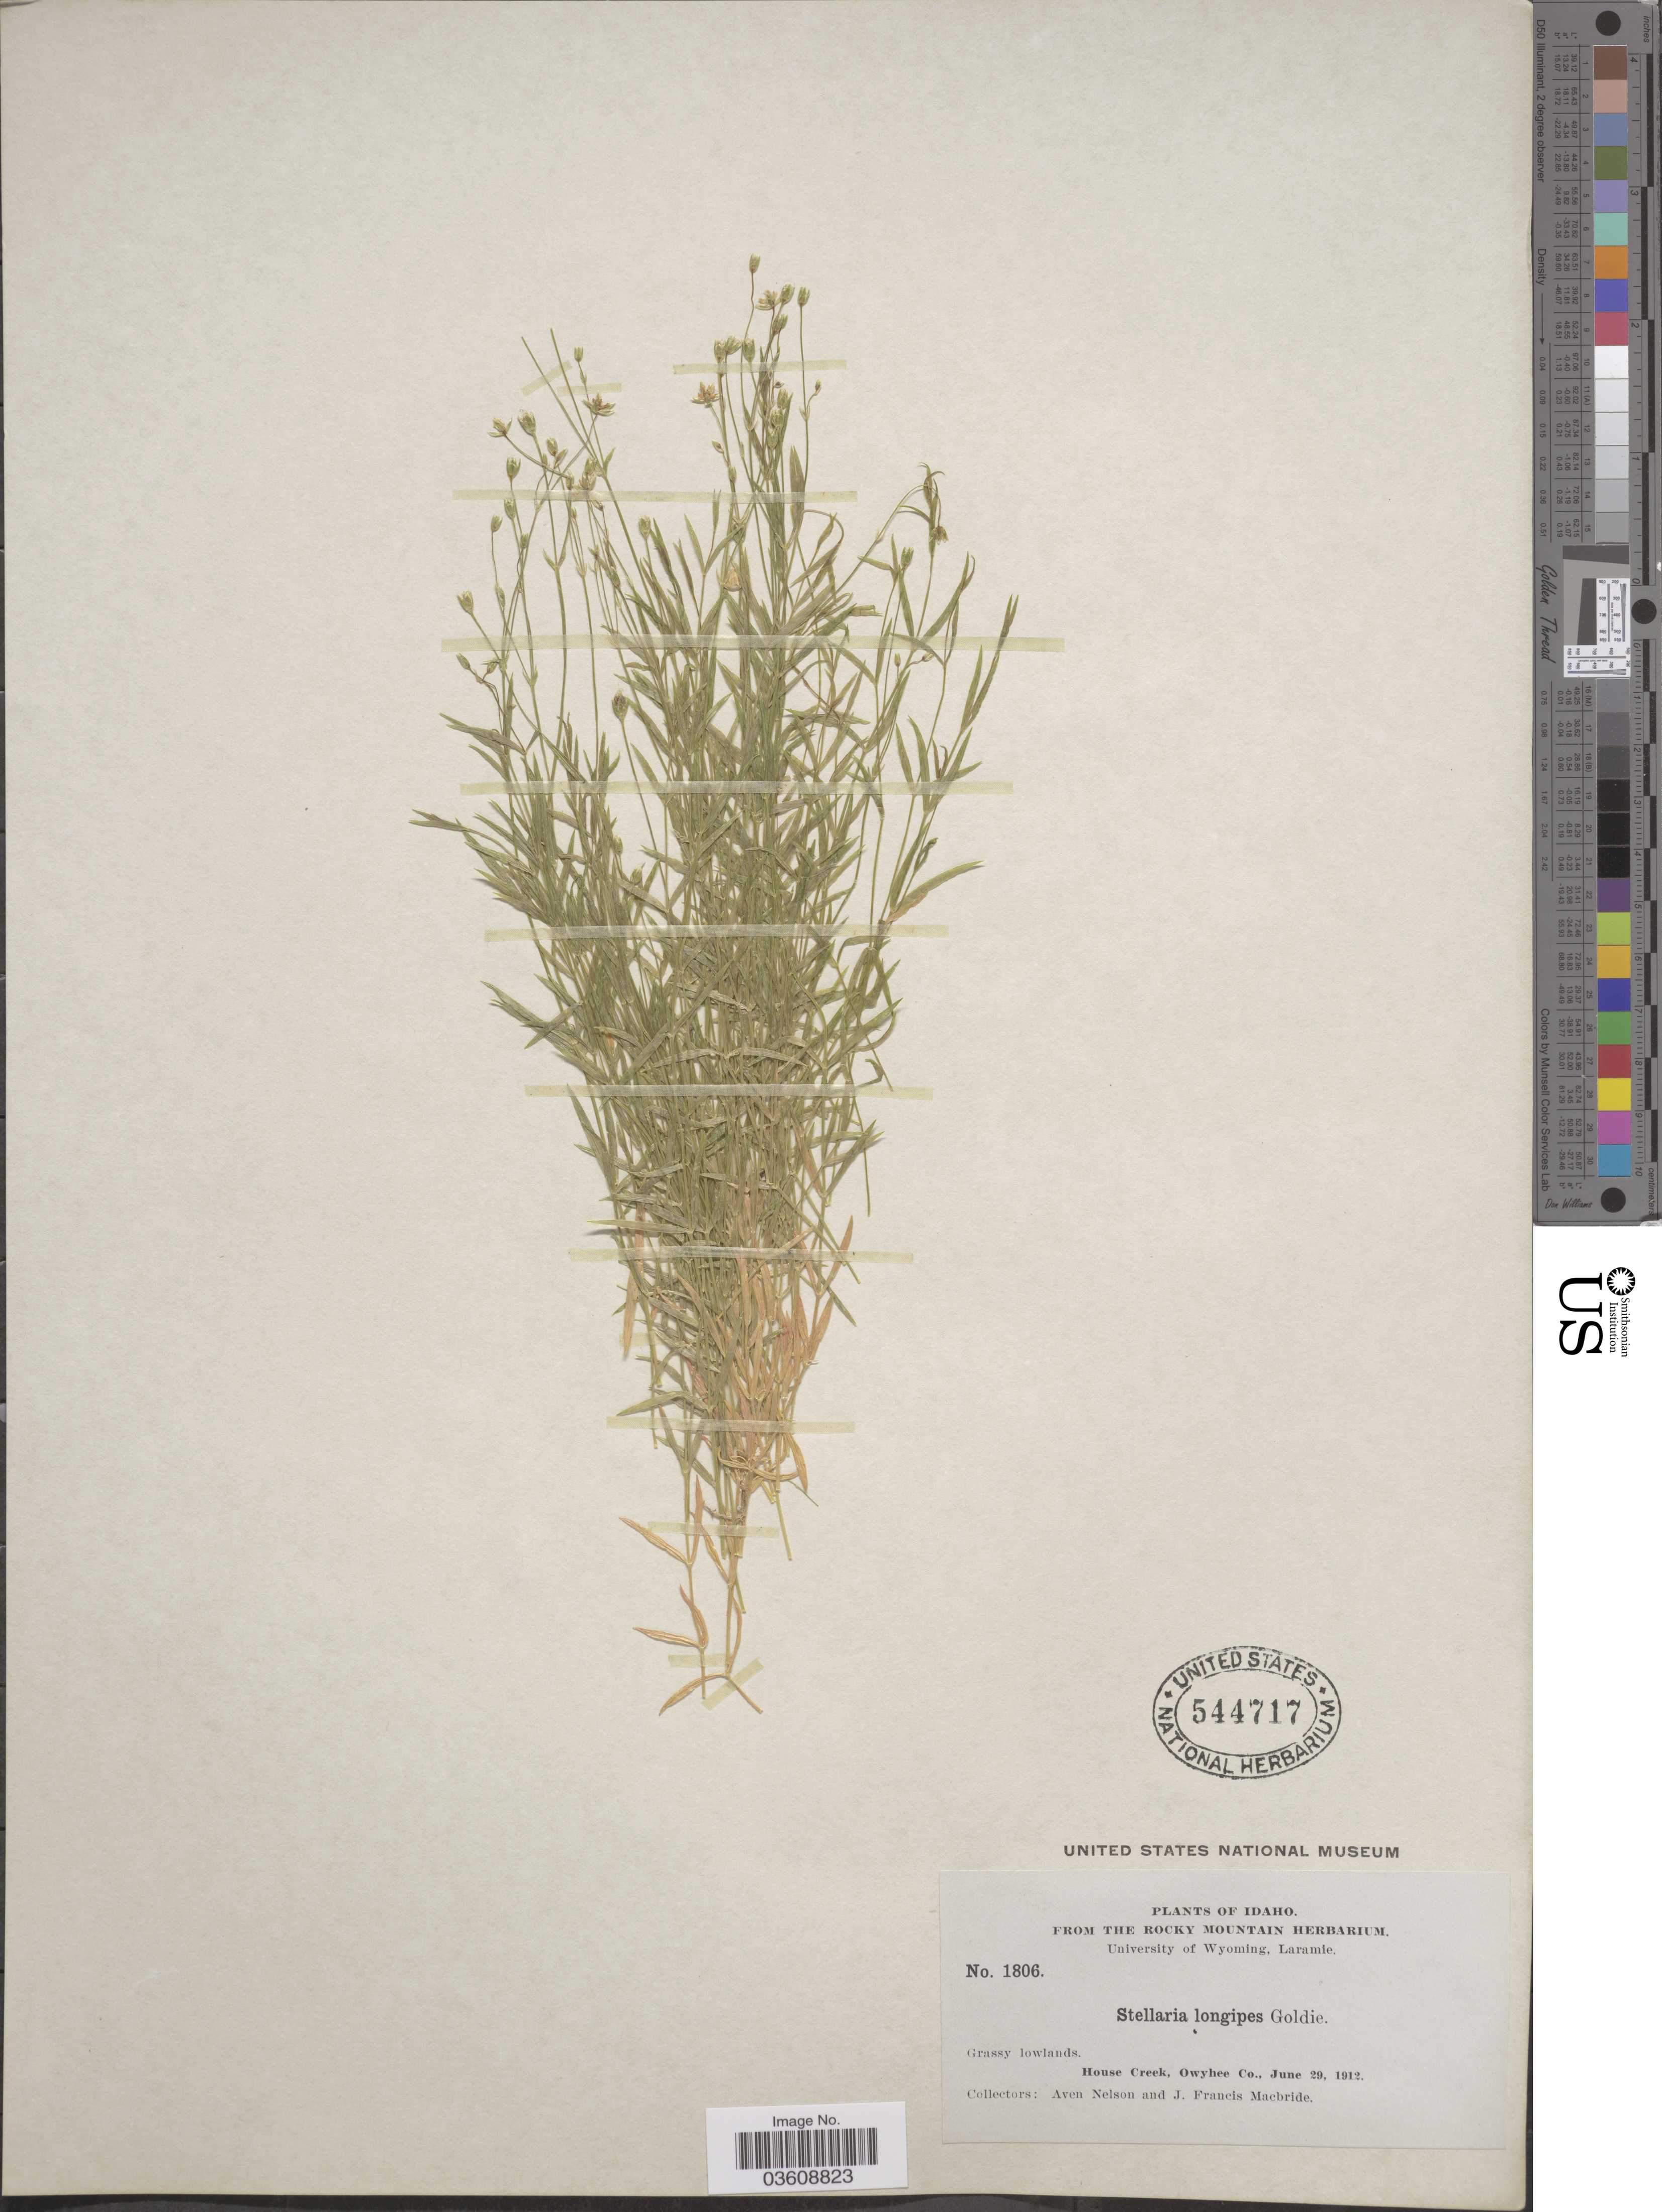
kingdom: Plantae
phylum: Tracheophyta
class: Magnoliopsida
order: Caryophyllales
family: Caryophyllaceae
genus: Stellaria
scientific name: Stellaria longipes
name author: Goldie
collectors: A. Nelson & J. F. Macbride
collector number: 1806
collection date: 1912-06-29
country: United States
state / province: Idaho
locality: House Creek, Owyhee Co.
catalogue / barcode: US 544717